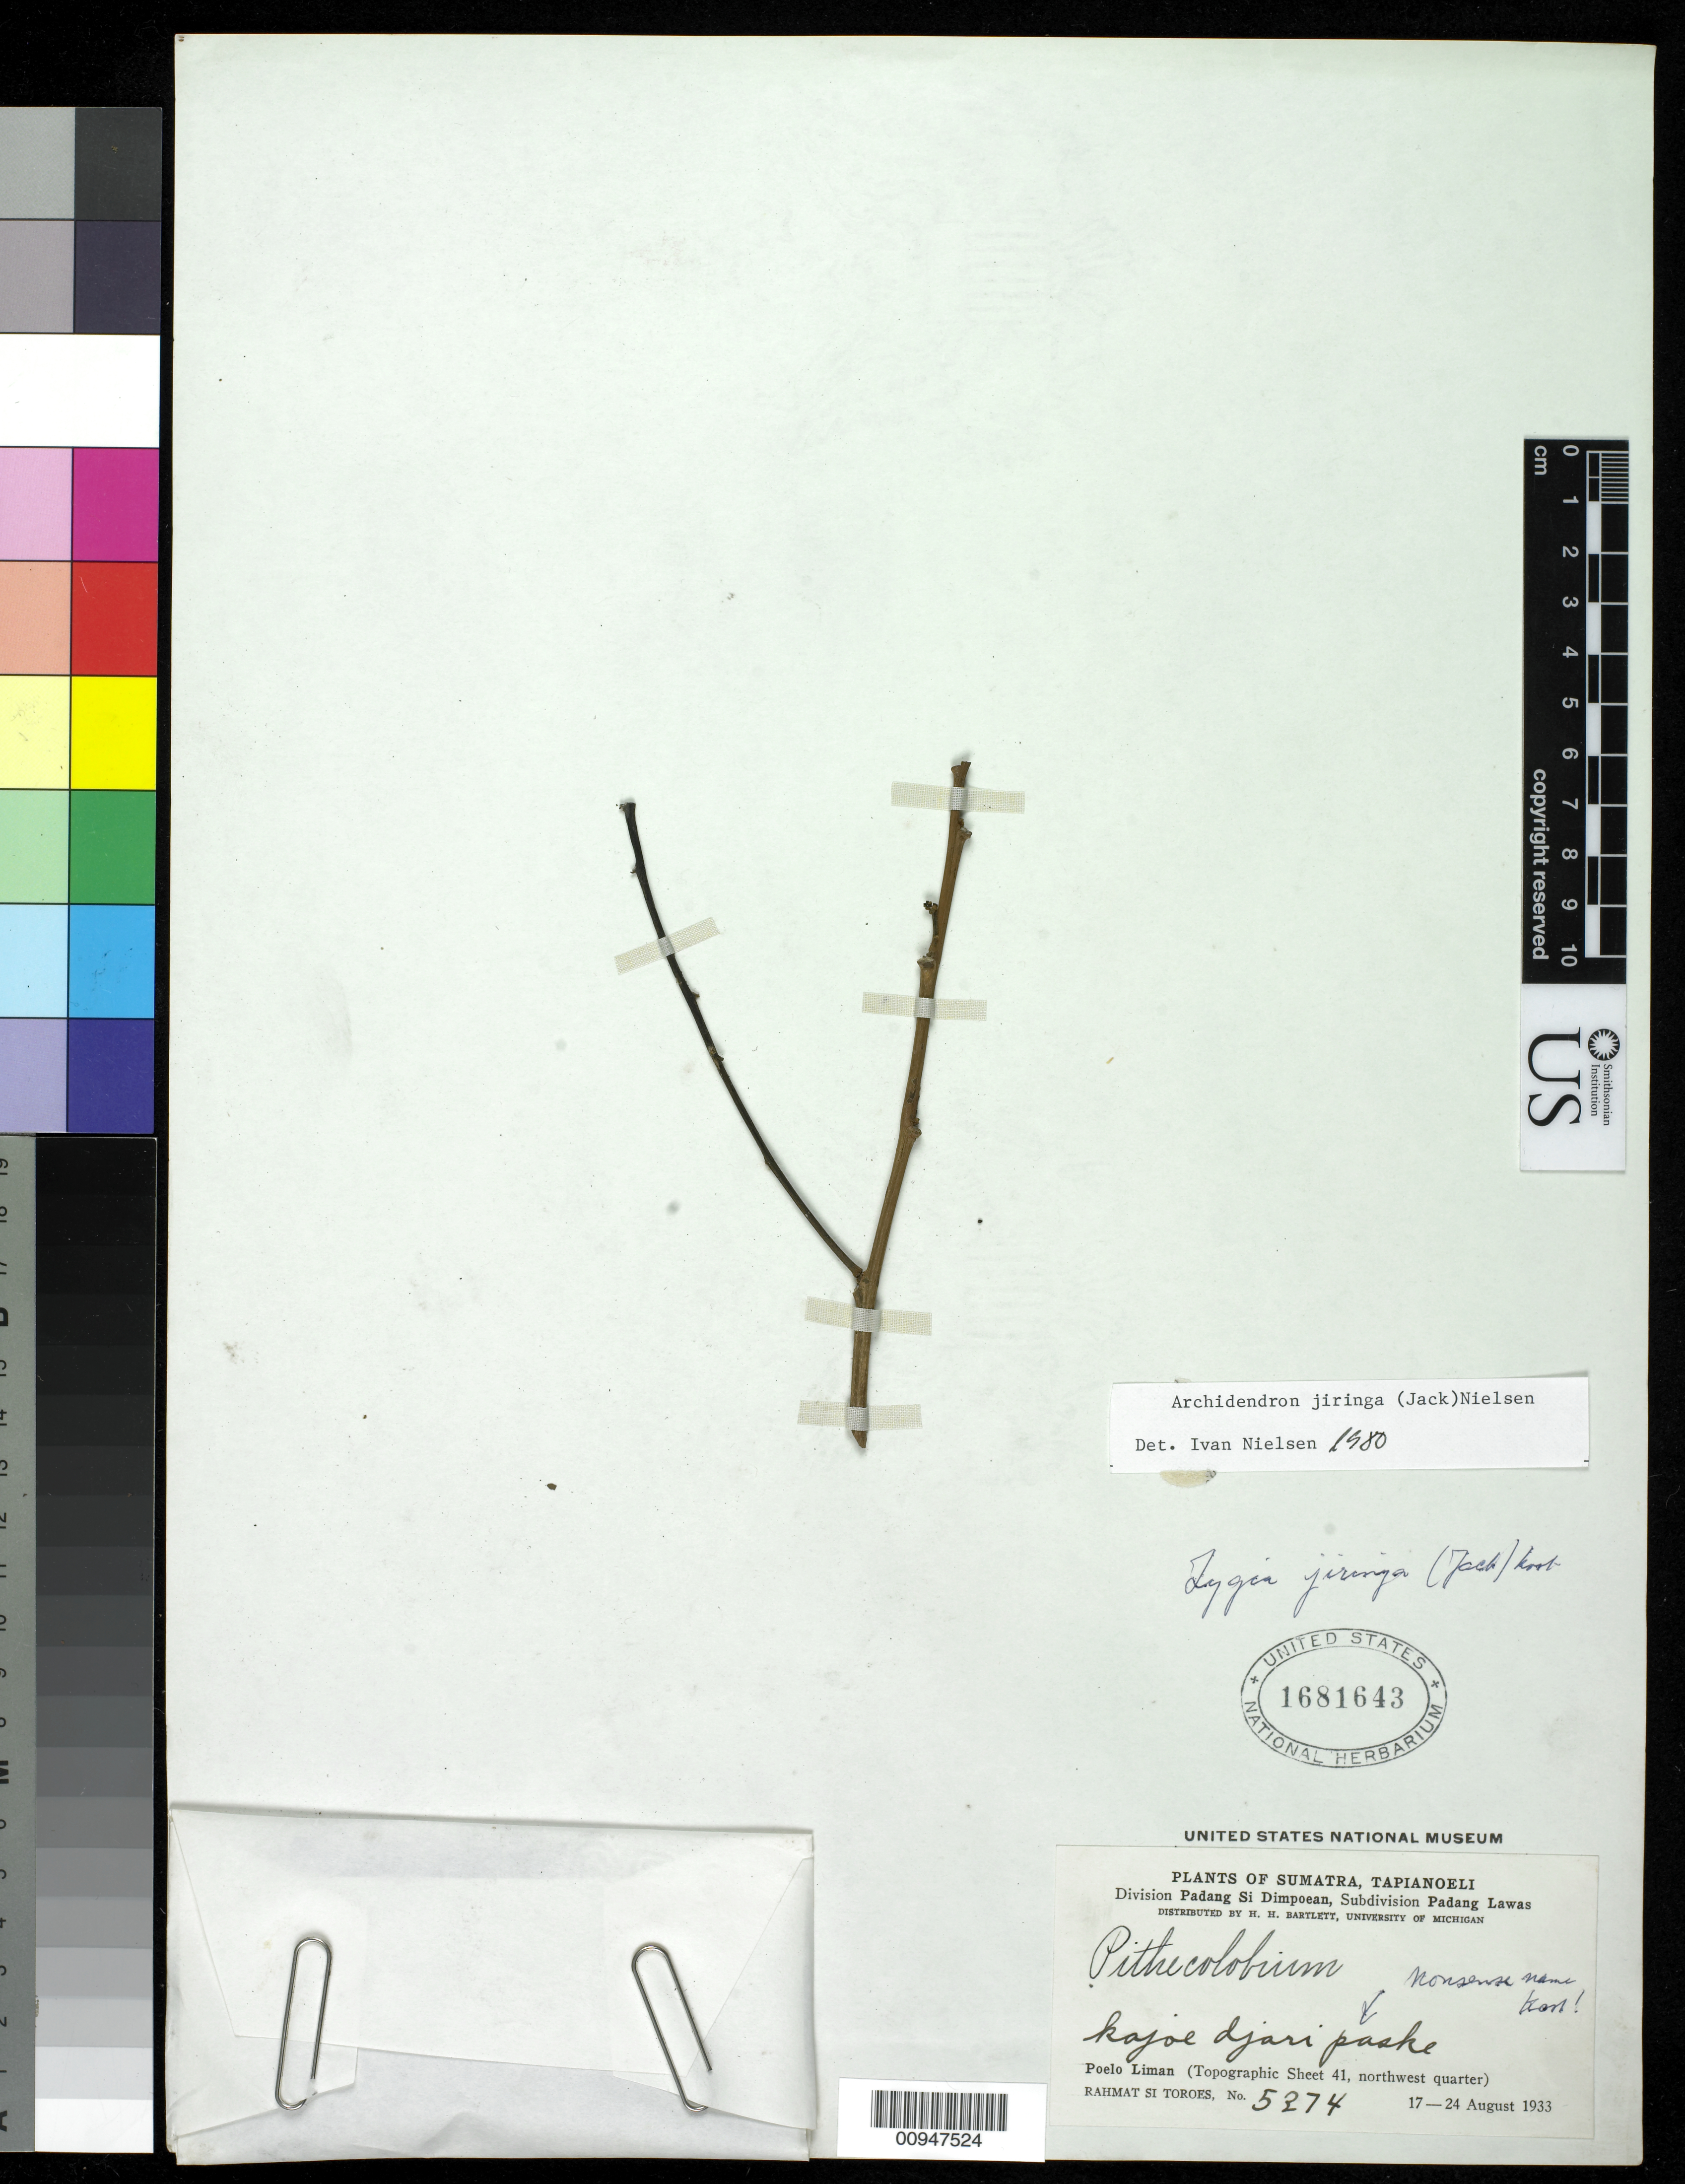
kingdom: Plantae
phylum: Tracheophyta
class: Magnoliopsida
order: Fabales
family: Fabaceae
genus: Archidendron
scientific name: Archidendron jiringa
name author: (Jack) I.C. Nielsen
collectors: Rahmat Si Boeea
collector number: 5374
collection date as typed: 17 Aug 1933 to 24 Aug 1933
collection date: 1933-08-17/1933-08-24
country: Indonesia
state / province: Sumatra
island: Sumatra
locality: Poelo Liman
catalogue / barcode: US 1681643